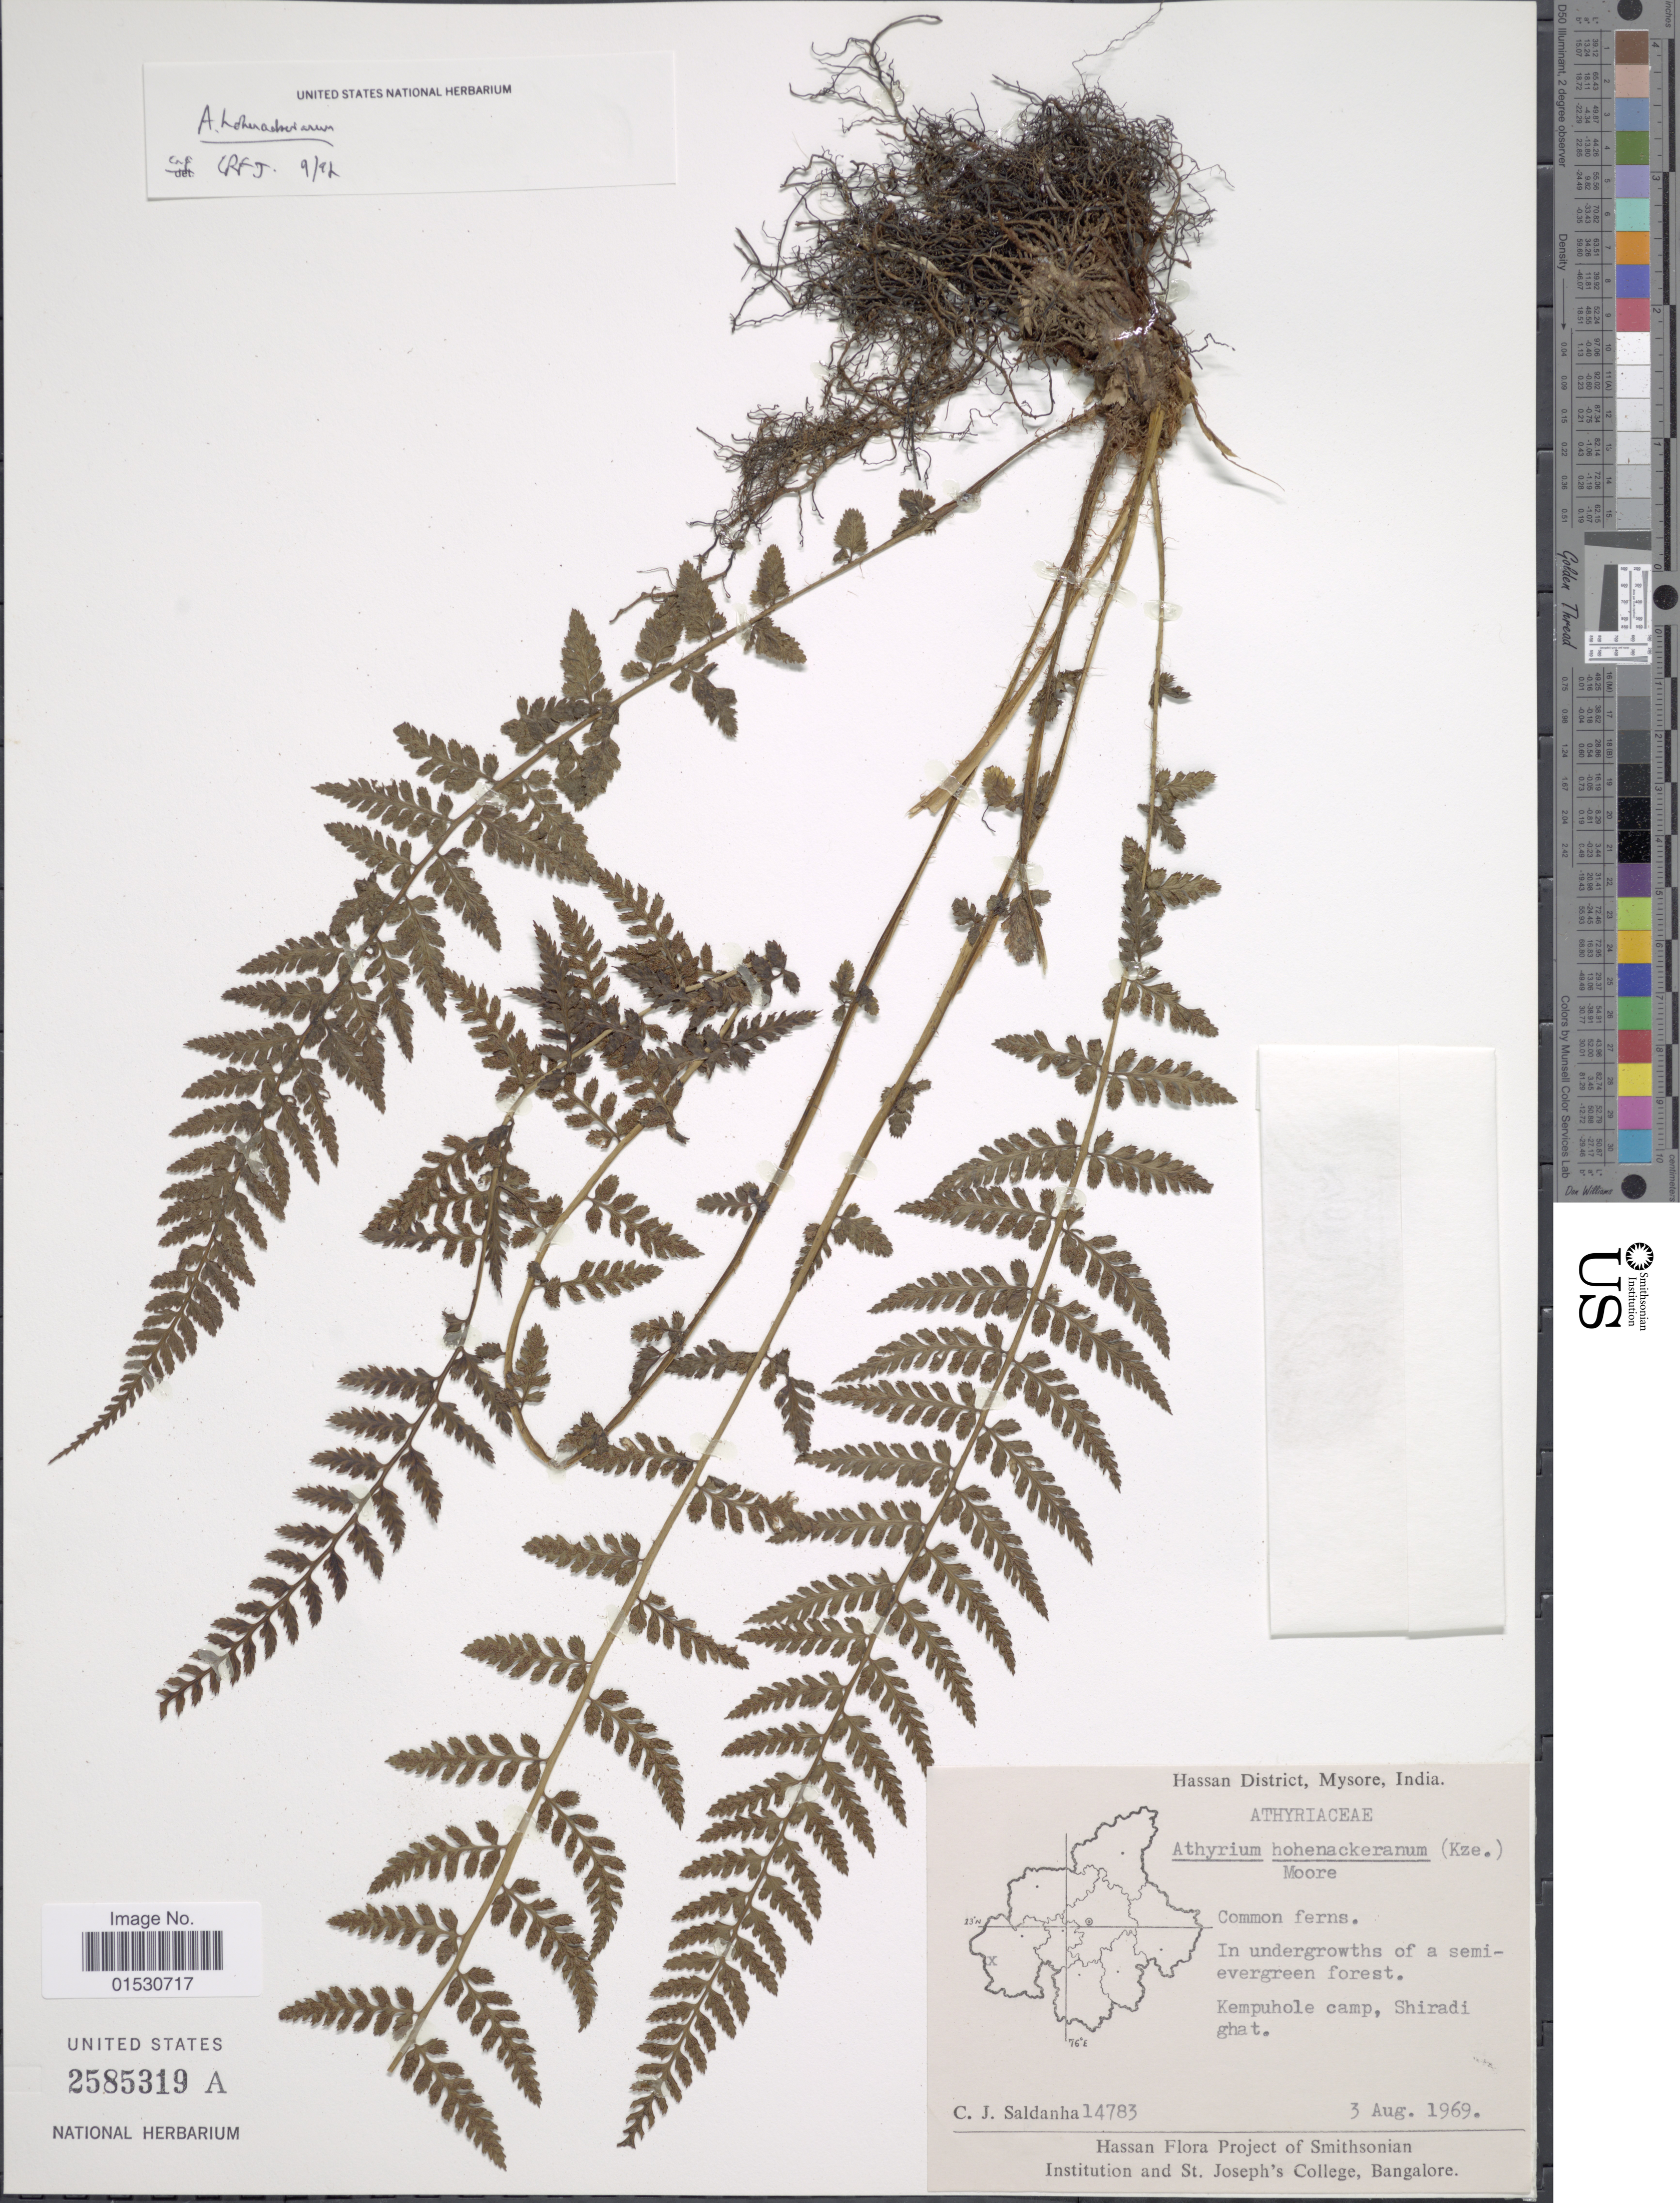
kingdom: Plantae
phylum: Tracheophyta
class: Polypodiopsida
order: Polypodiales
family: Athyriaceae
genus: Athyrium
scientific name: Athyrium hohenacherianum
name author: (Kunze) T. Moore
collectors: C. J. Saldanha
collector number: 14783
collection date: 1969-08-03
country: India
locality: Hassan District, Mysore, In undergrowths of a semi-evergreen forest, Kempuhole camp, Shiradi ghat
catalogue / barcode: US 2585319A